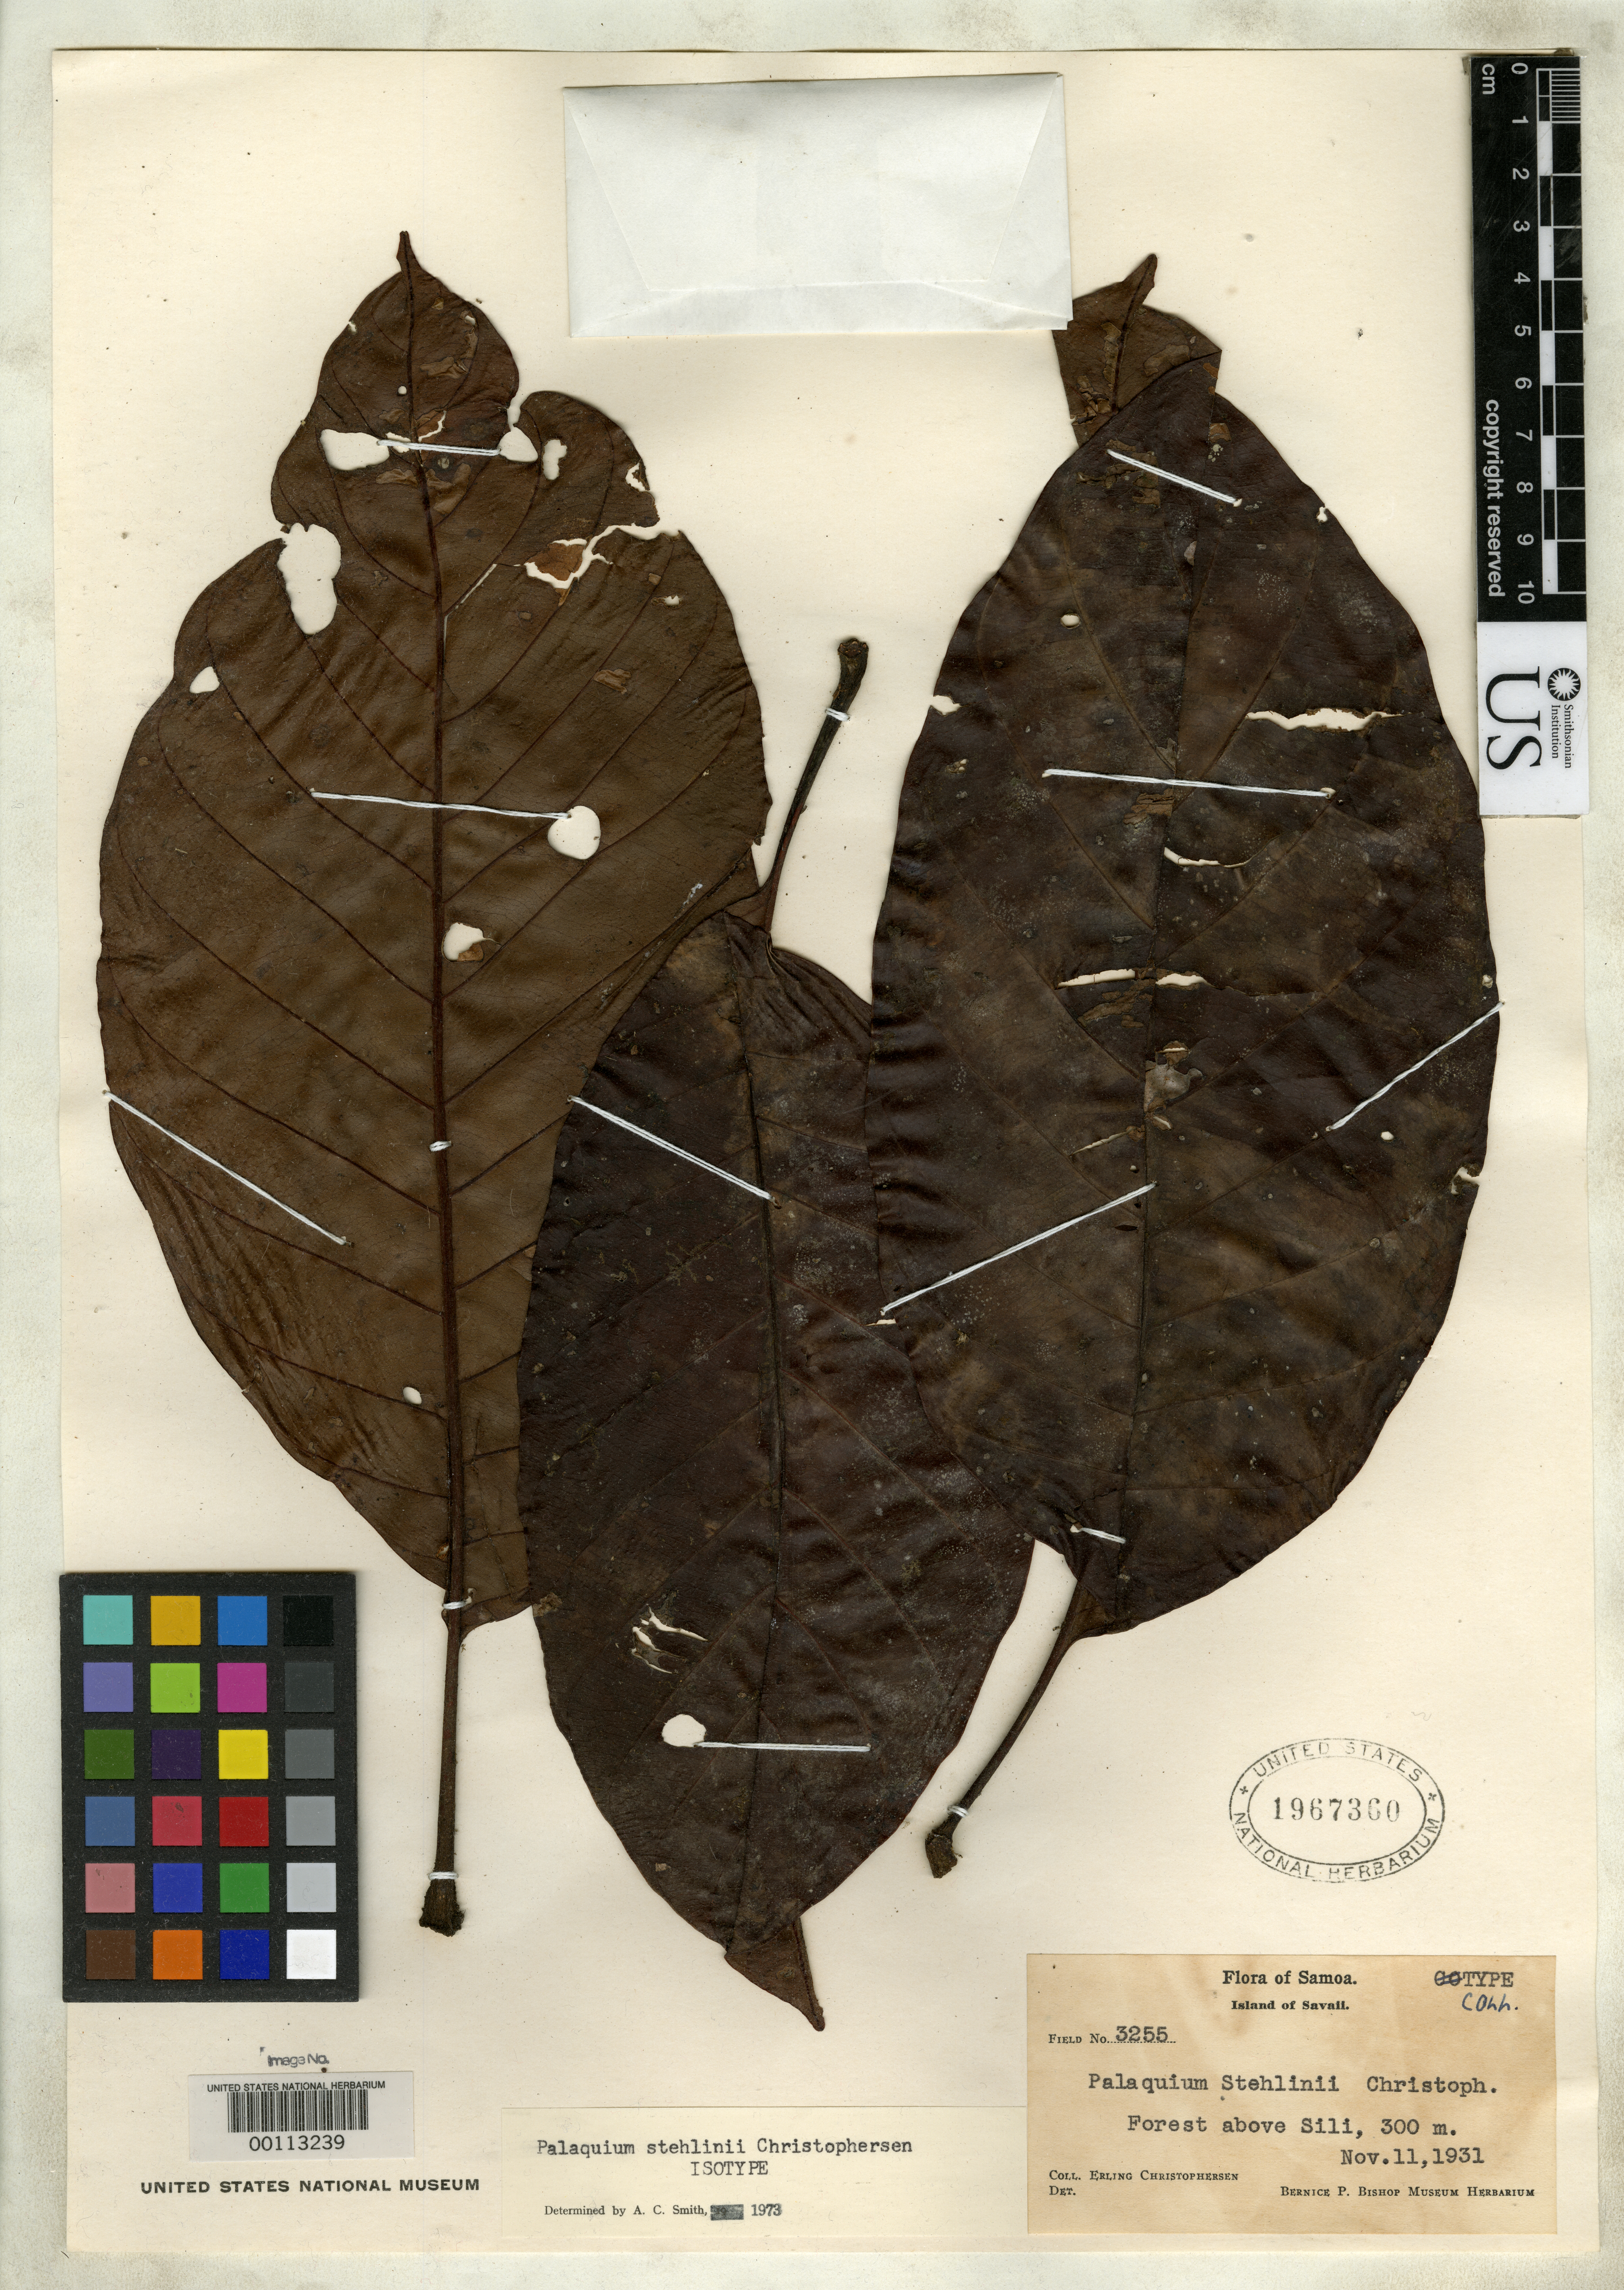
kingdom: Plantae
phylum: Tracheophyta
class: Magnoliopsida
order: Ericales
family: Sapotaceae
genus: Palaquium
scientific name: Palaquium stehlinii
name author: Christoph.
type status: Isotype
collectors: E. Christophersen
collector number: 3255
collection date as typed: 11 Nov 1931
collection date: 1931-11-11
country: Samoa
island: Savai'i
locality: Above Sili.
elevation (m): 300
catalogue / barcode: US 1967360